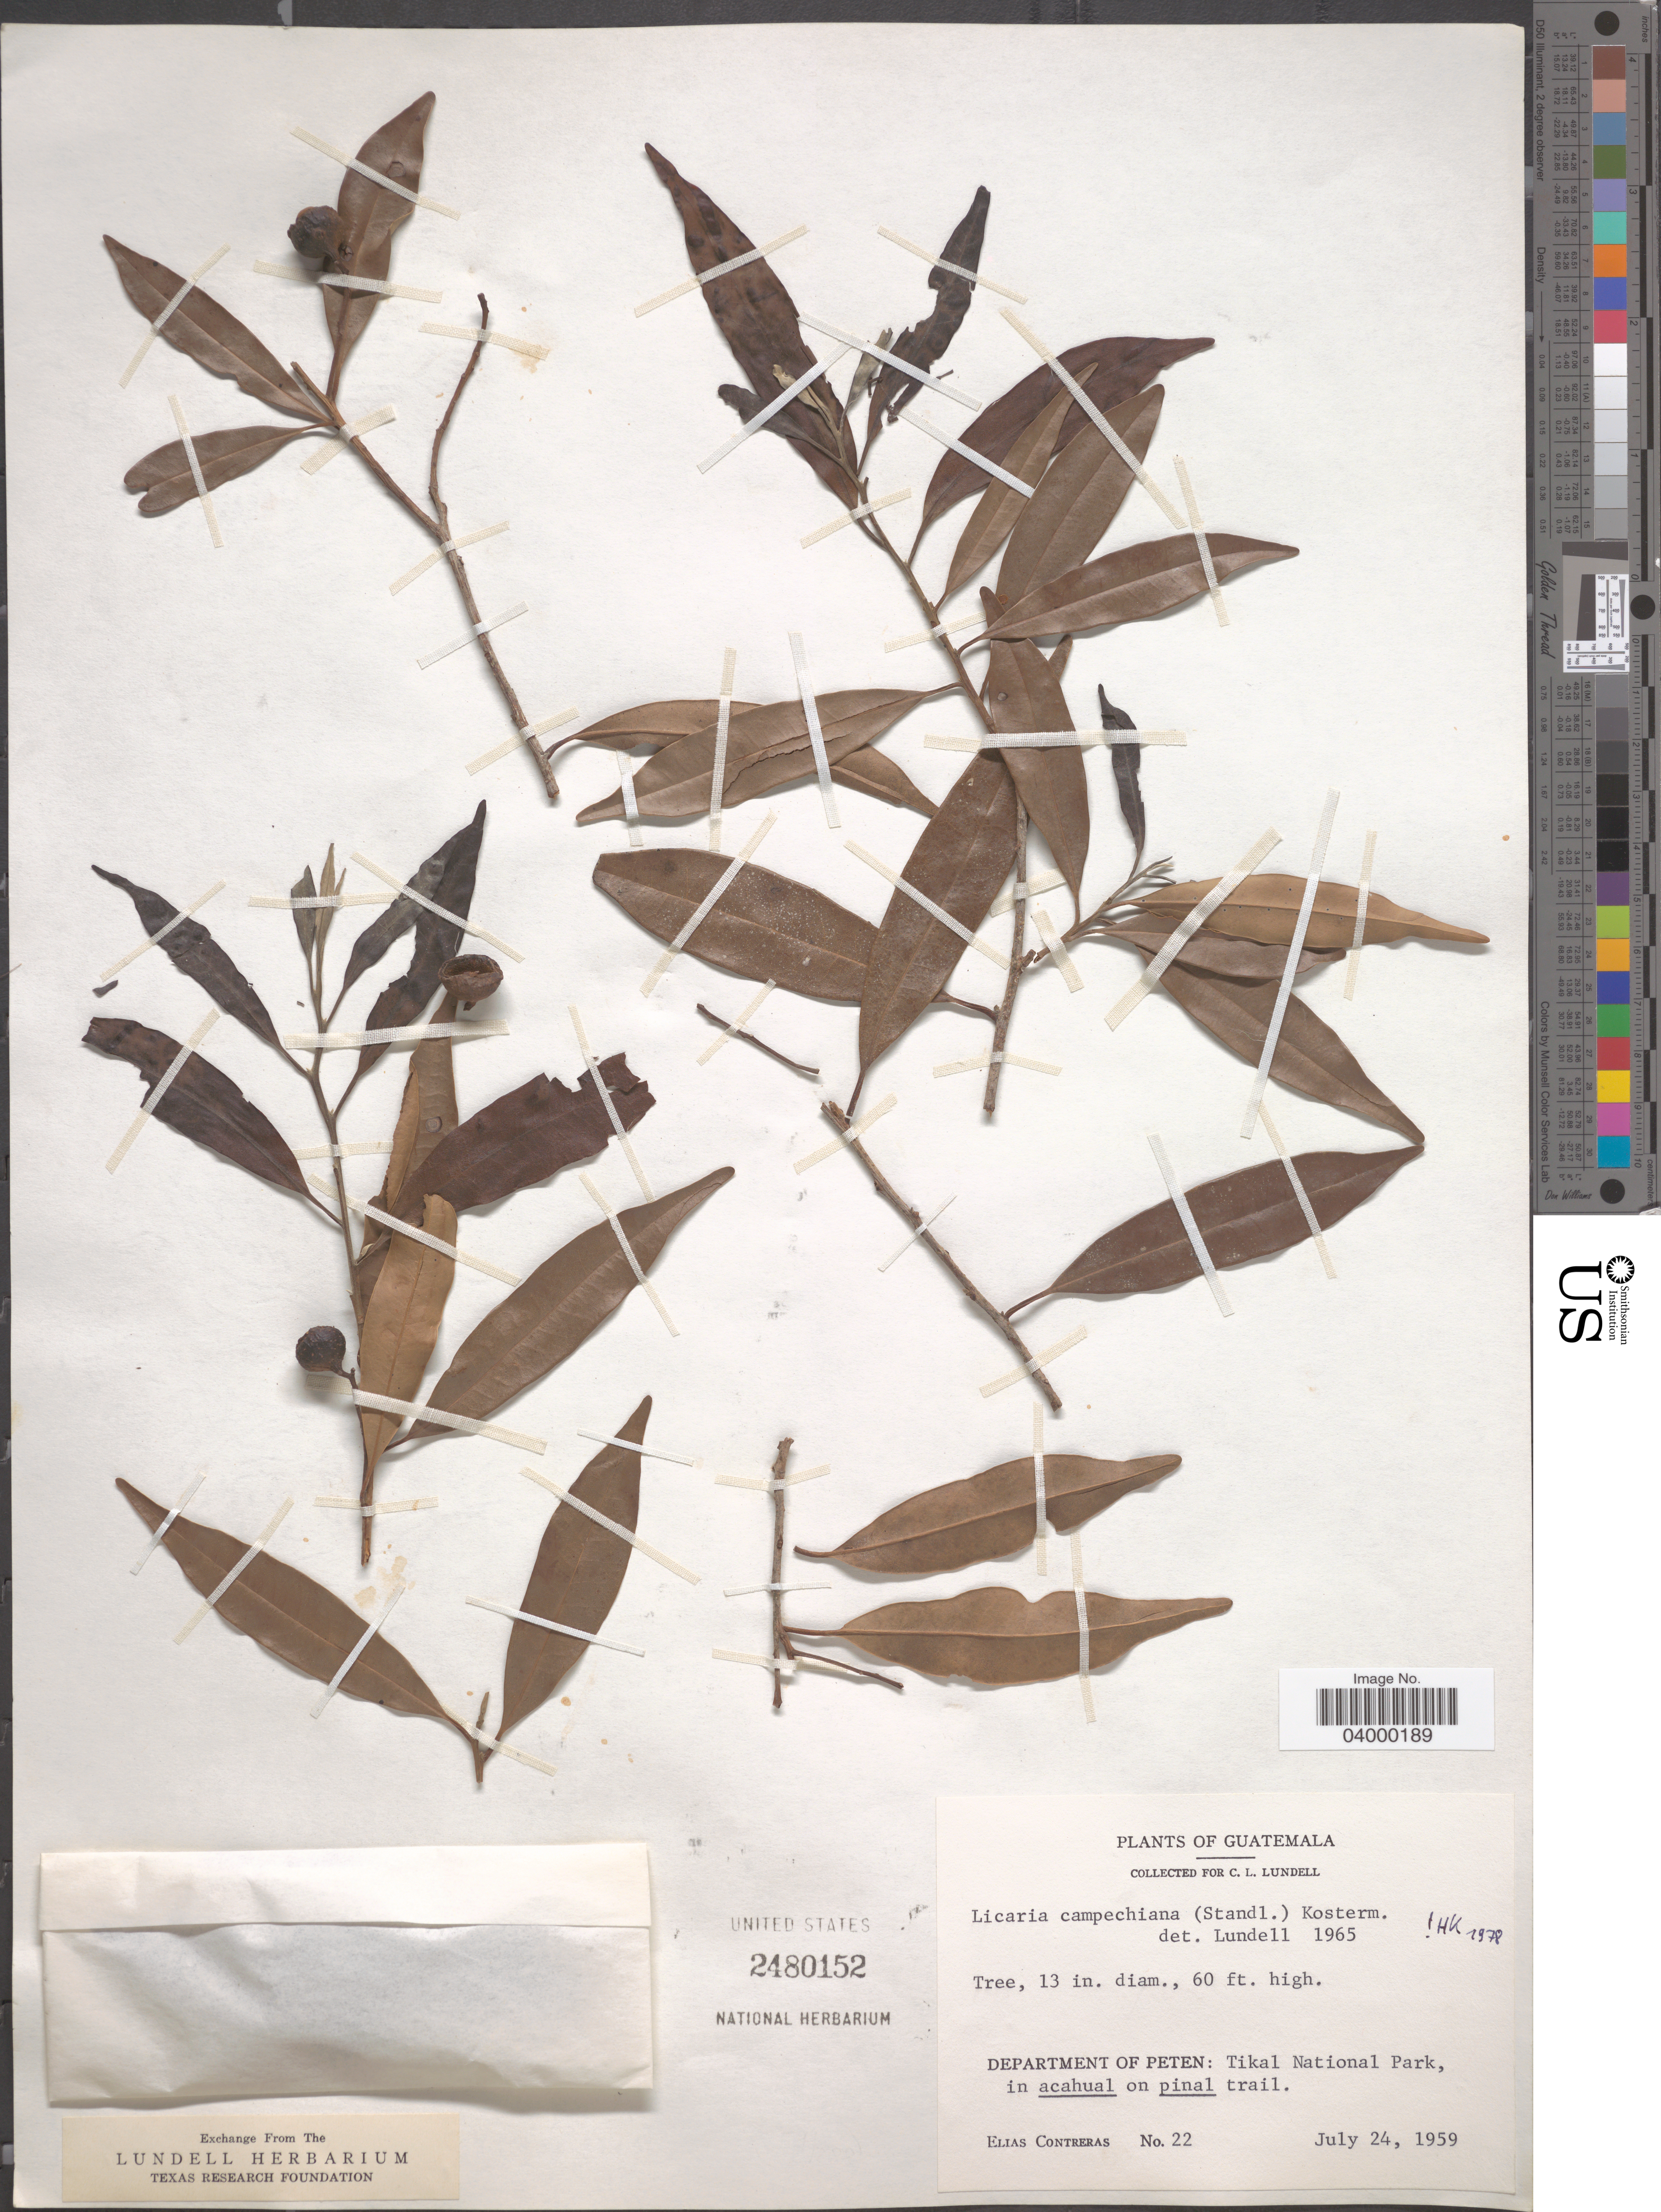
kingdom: Plantae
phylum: Tracheophyta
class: Magnoliopsida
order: Laurales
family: Lauraceae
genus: Licaria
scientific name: Licaria campechiana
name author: (Standl.) Kosterm.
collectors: E. Contreras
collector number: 22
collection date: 1959-07-24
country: Guatemala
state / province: El Peten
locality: Department of Peten: Tikal National Park.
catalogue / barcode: US 2480152